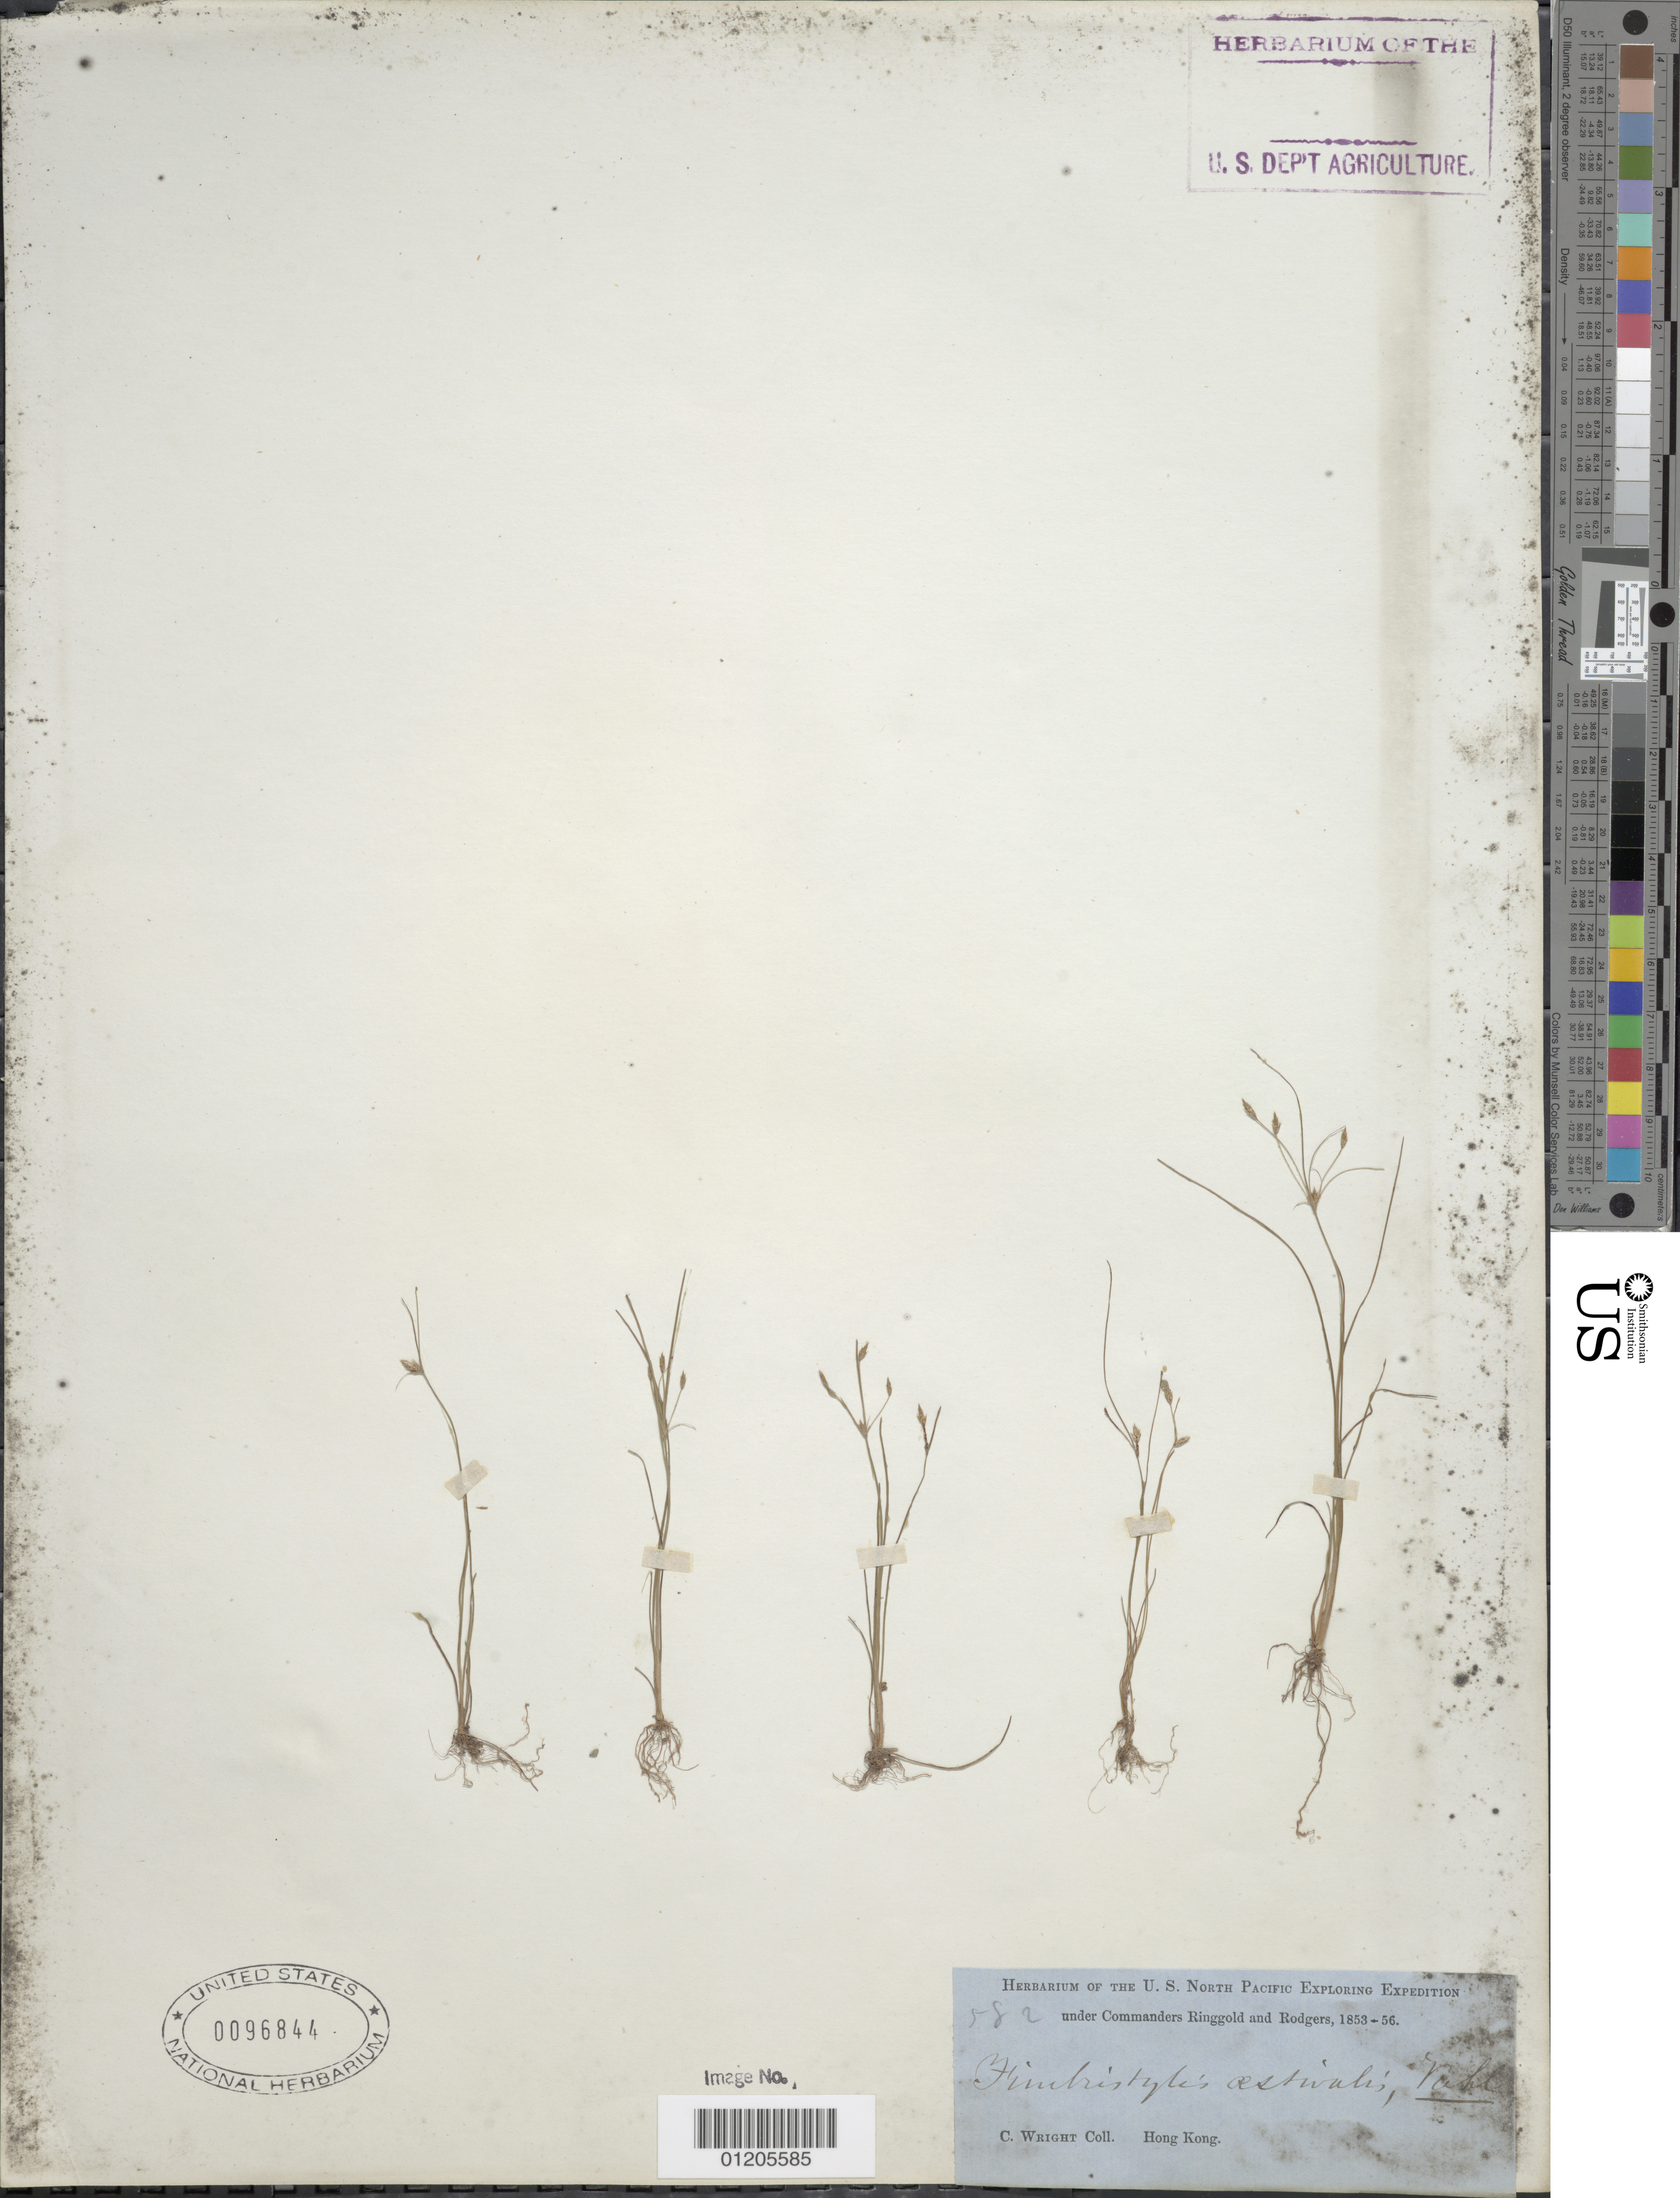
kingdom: Plantae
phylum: Tracheophyta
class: Liliopsida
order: Poales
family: Cyperaceae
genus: Fimbristylis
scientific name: Fimbristylis aestivalis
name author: (Retz.) Vahl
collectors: C. Wright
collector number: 582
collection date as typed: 1853 to -- -- 1856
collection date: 1853/1856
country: China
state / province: Hong Kong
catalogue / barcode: US 96844